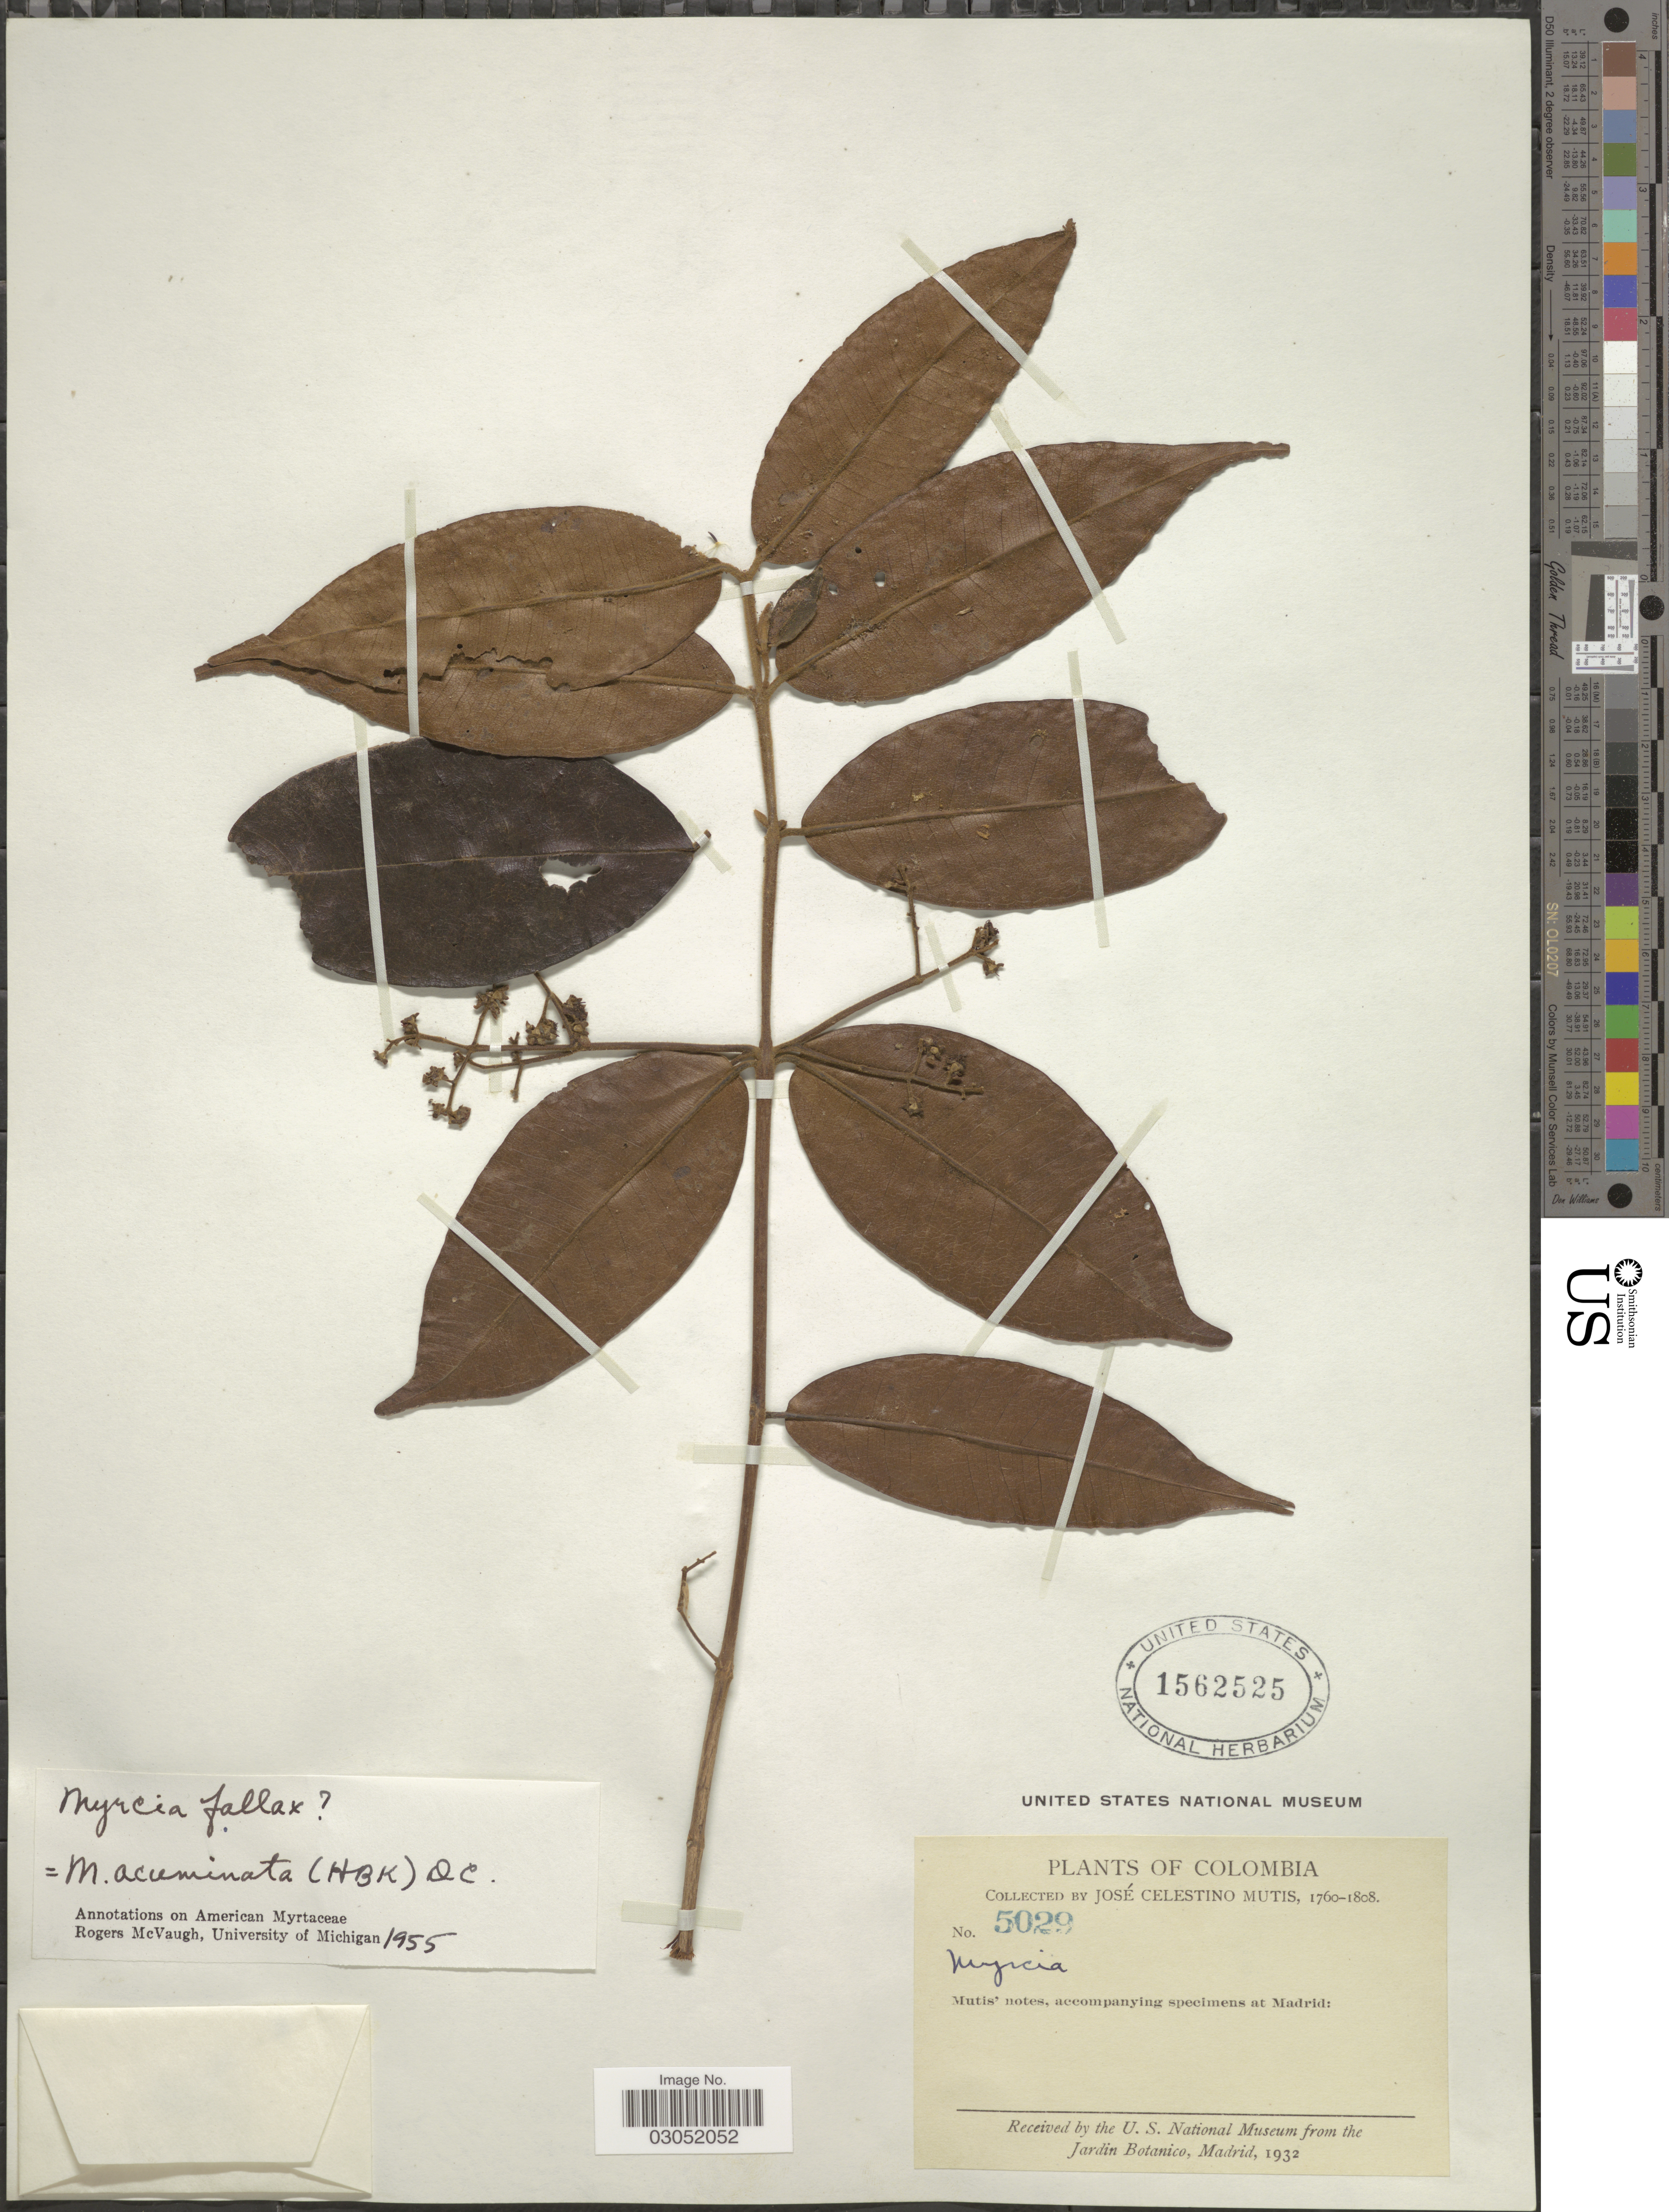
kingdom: Plantae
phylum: Tracheophyta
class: Magnoliopsida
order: Myrtales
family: Myrtaceae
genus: Myrcia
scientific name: Myrcia acuminata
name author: (Kunth) DC.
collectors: J. C. B. Mutis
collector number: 5029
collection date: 1760/1808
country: Colombia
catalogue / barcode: US 1562525